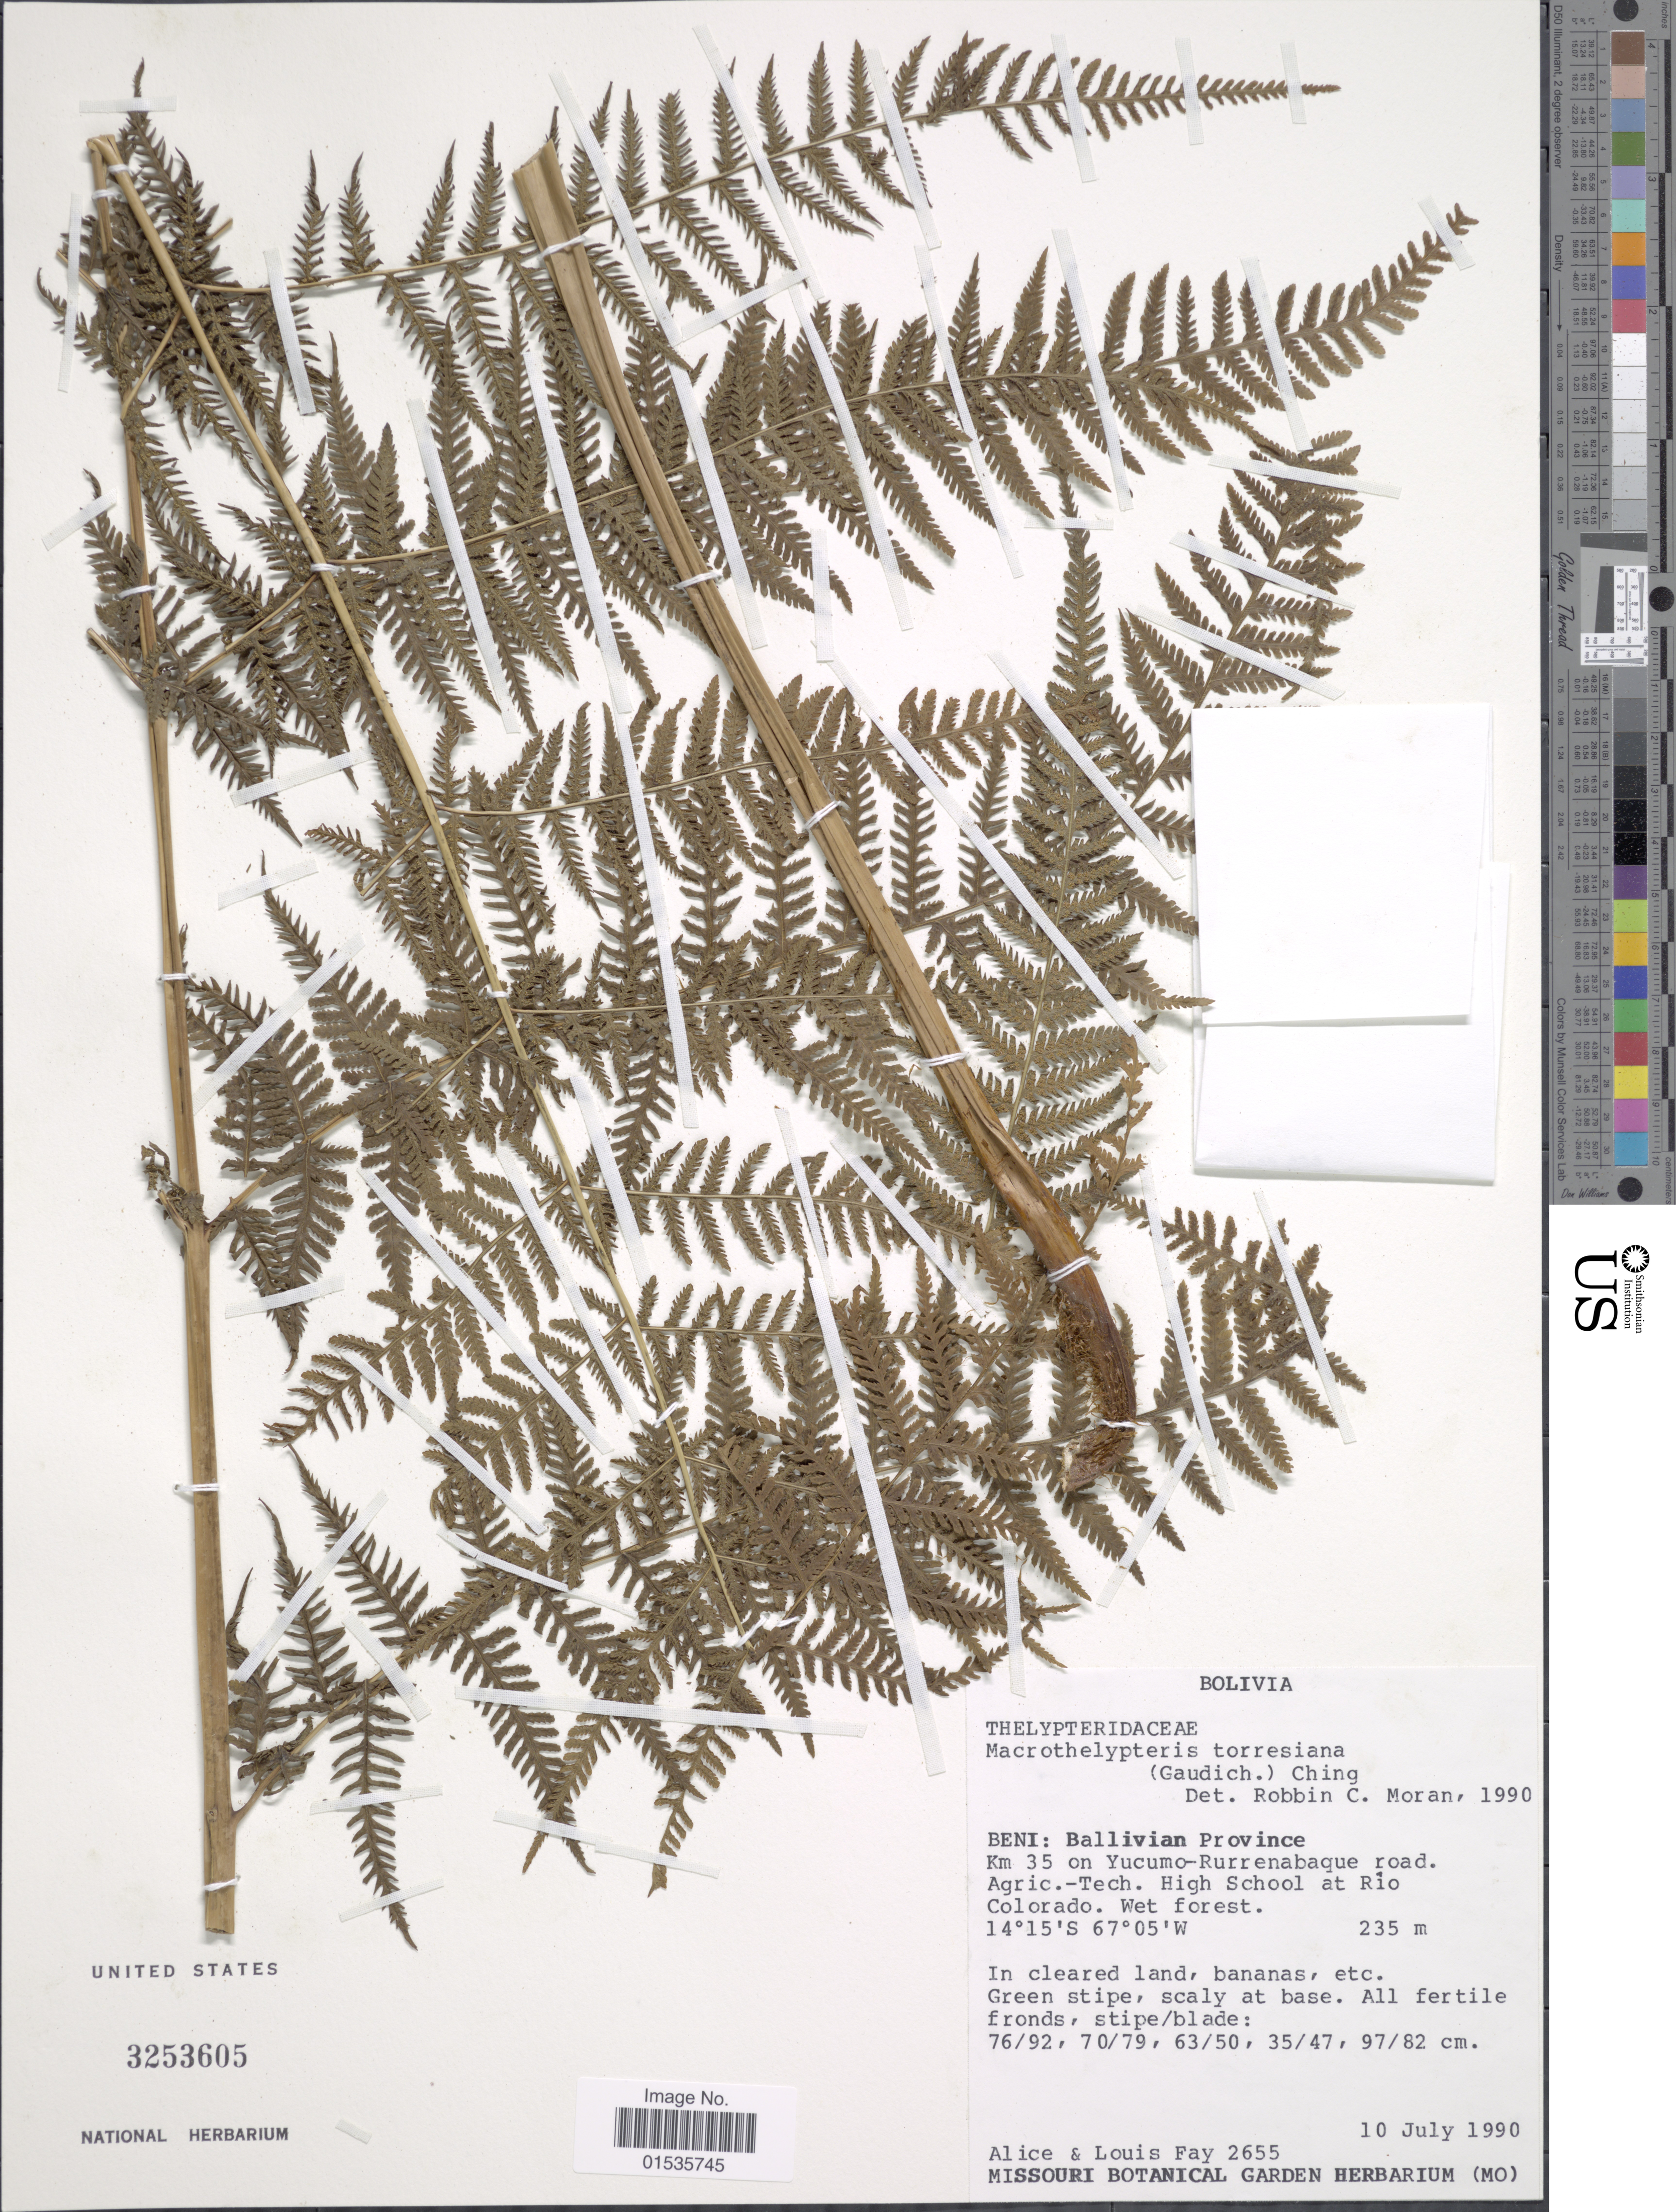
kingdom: Plantae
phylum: Tracheophyta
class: Polypodiopsida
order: Polypodiales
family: Thelypteridaceae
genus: Macrothelypteris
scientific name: Macrothelypteris torresiana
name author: (Gaudich.) Ching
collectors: A. Fay & L. Fay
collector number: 2655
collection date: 1990-07-10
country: Bolivia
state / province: Beni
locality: Bolivia. Beni: Ballivian Province, Km 35 on Yucumo-Rurrenabaque road. Agric-Tech. Highschool at Rio Colorado.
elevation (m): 235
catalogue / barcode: US 3253605